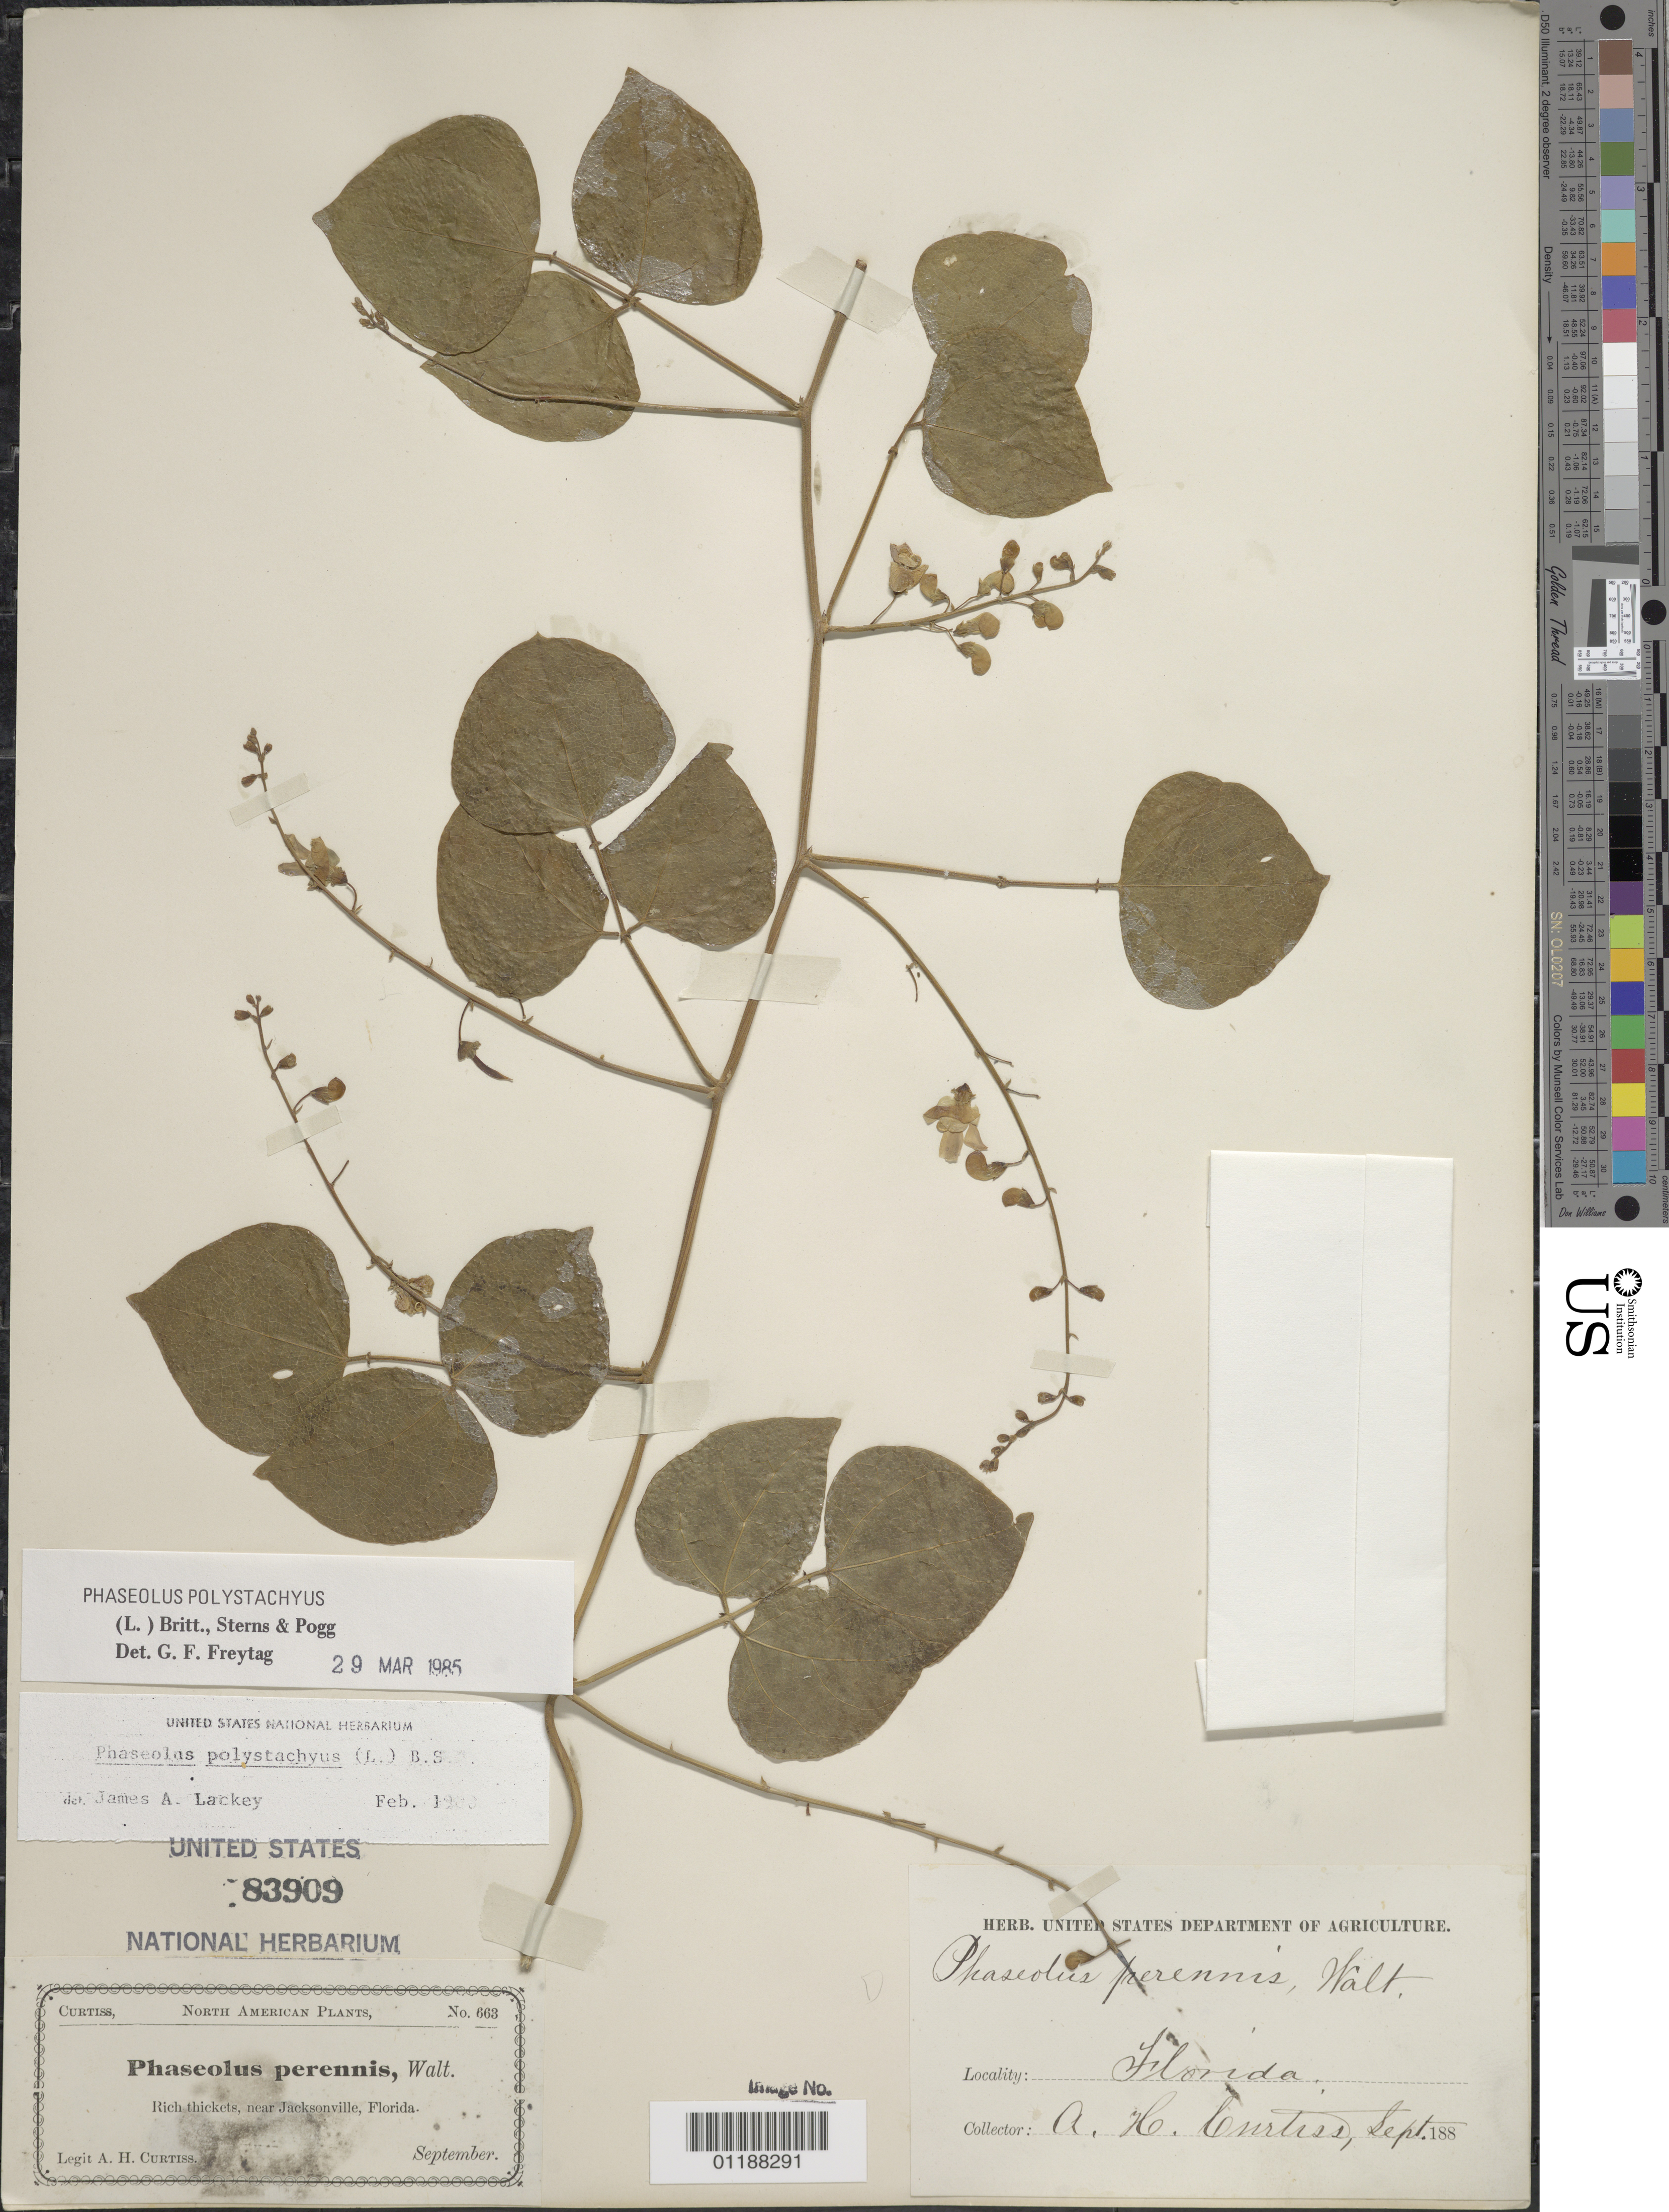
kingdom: Plantae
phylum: Tracheophyta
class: Magnoliopsida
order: Fabales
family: Fabaceae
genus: Phaseolus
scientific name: Phaseolus polystachios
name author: (L.) Britton, Stearns & Poggenb.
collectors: A. H. Curtiss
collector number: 663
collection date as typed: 188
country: United States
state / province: Florida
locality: Rich thickets, near Jacksonville.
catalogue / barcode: US 83909